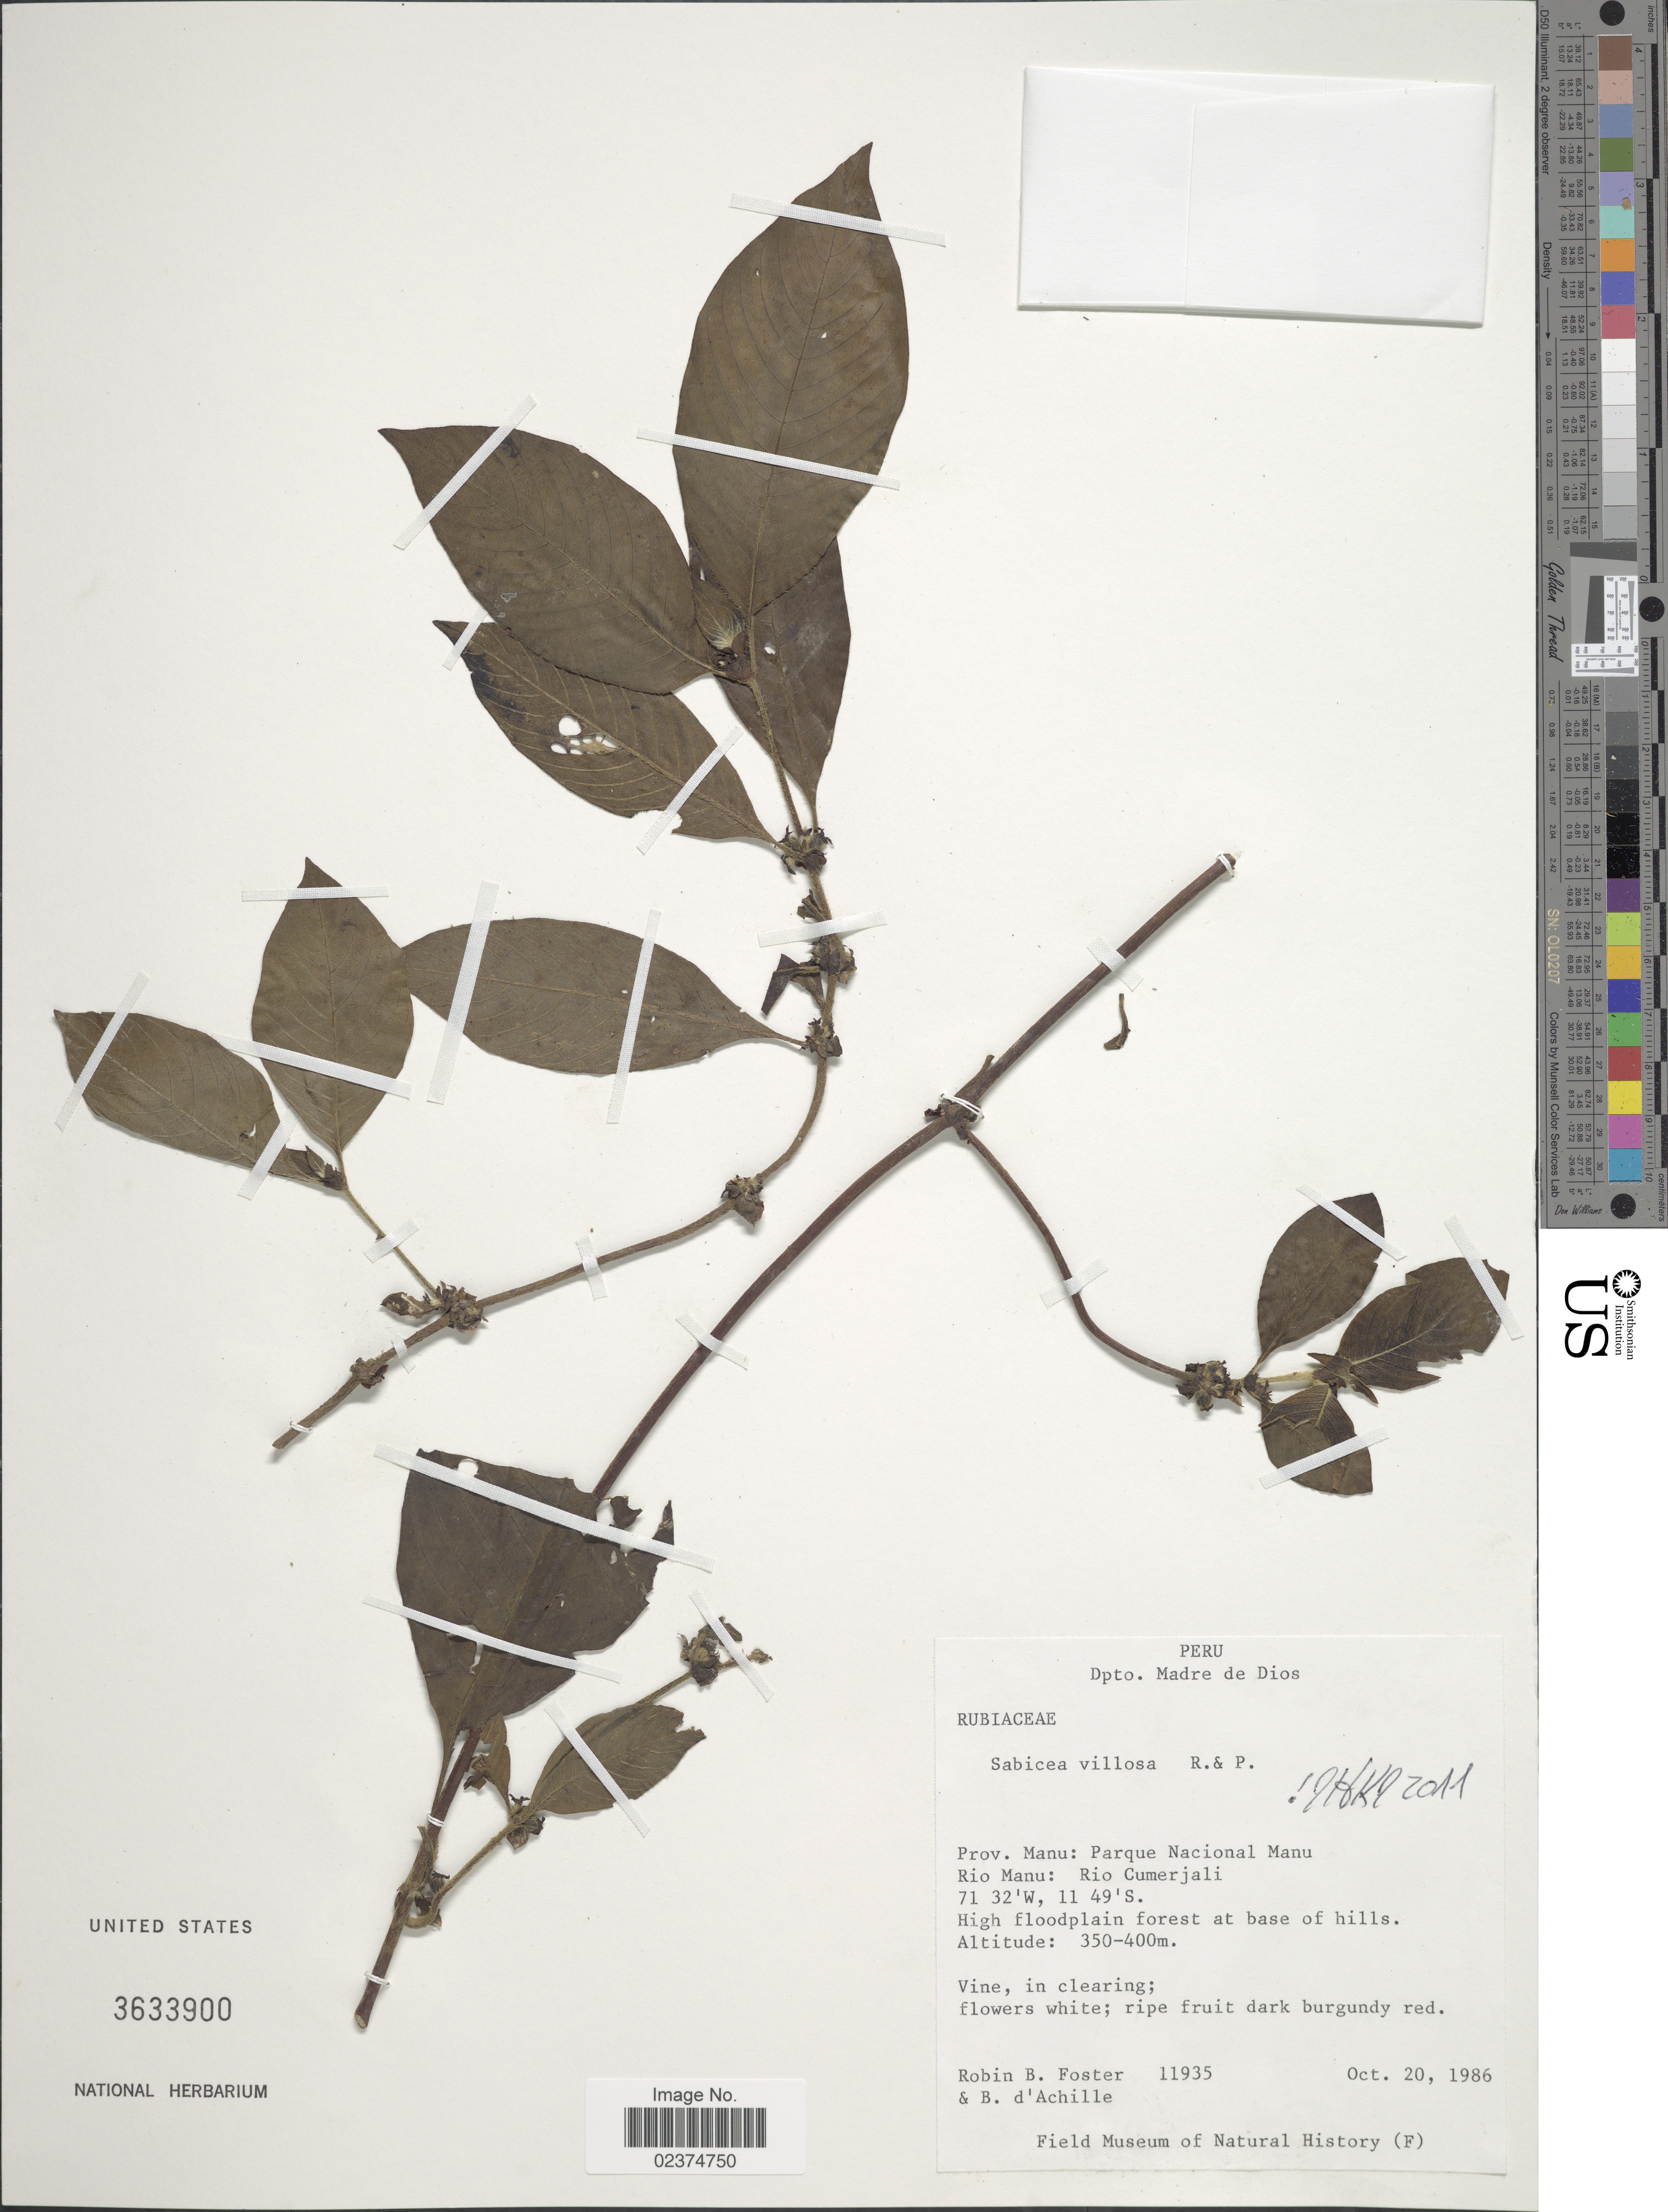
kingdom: Plantae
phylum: Tracheophyta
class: Magnoliopsida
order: Gentianales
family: Rubiaceae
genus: Sabicea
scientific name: Sabicea villosa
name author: Willd. ex Roem. & Schult.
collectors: R. B. Foster & B. d'Achille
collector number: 11935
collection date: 1986-10-20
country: Peru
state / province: Madre de Dios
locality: Prov. Manu: Parque Nacional Manu, Rio Manu: Rio Cumerjali, at base of hills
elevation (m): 350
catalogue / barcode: US 3633900